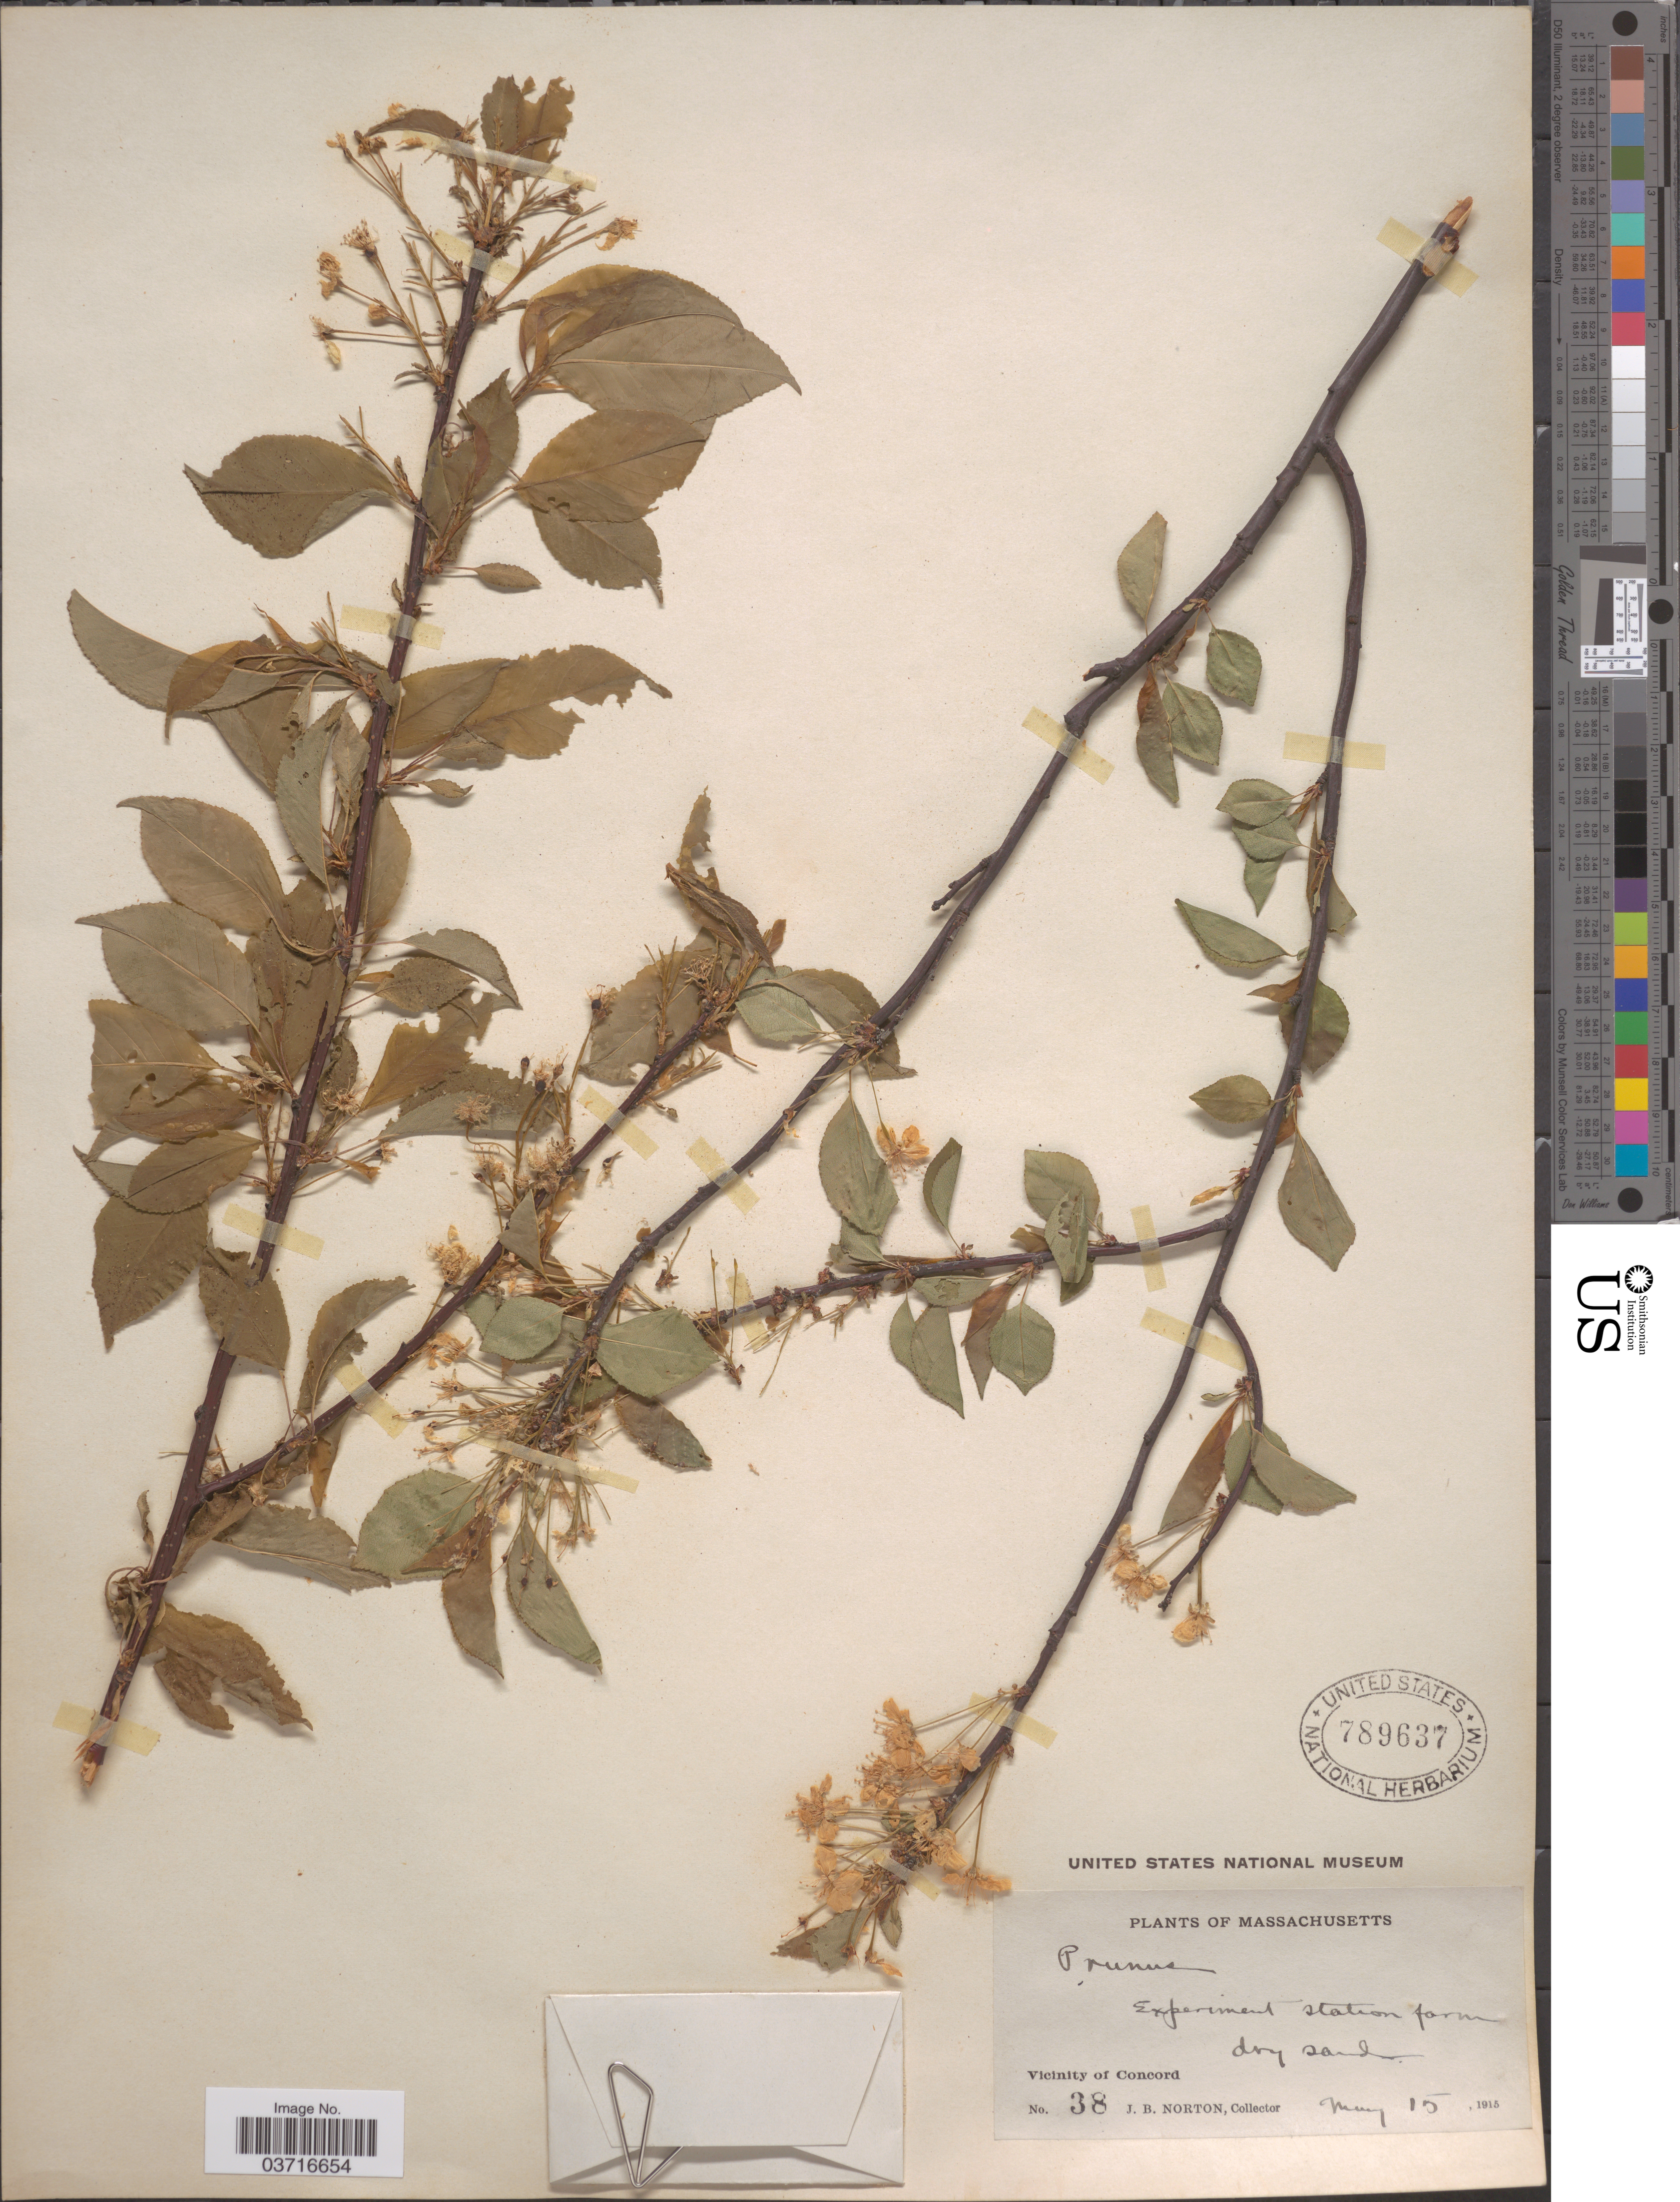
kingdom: Plantae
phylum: Tracheophyta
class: Magnoliopsida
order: Rosales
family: Rosaceae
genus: Prunus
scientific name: Prunus sp.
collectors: J. B. Norton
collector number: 38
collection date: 1915-05-15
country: United States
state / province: Massachusetts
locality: Experiment station form. Vicinity of Concord.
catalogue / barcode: US 789637